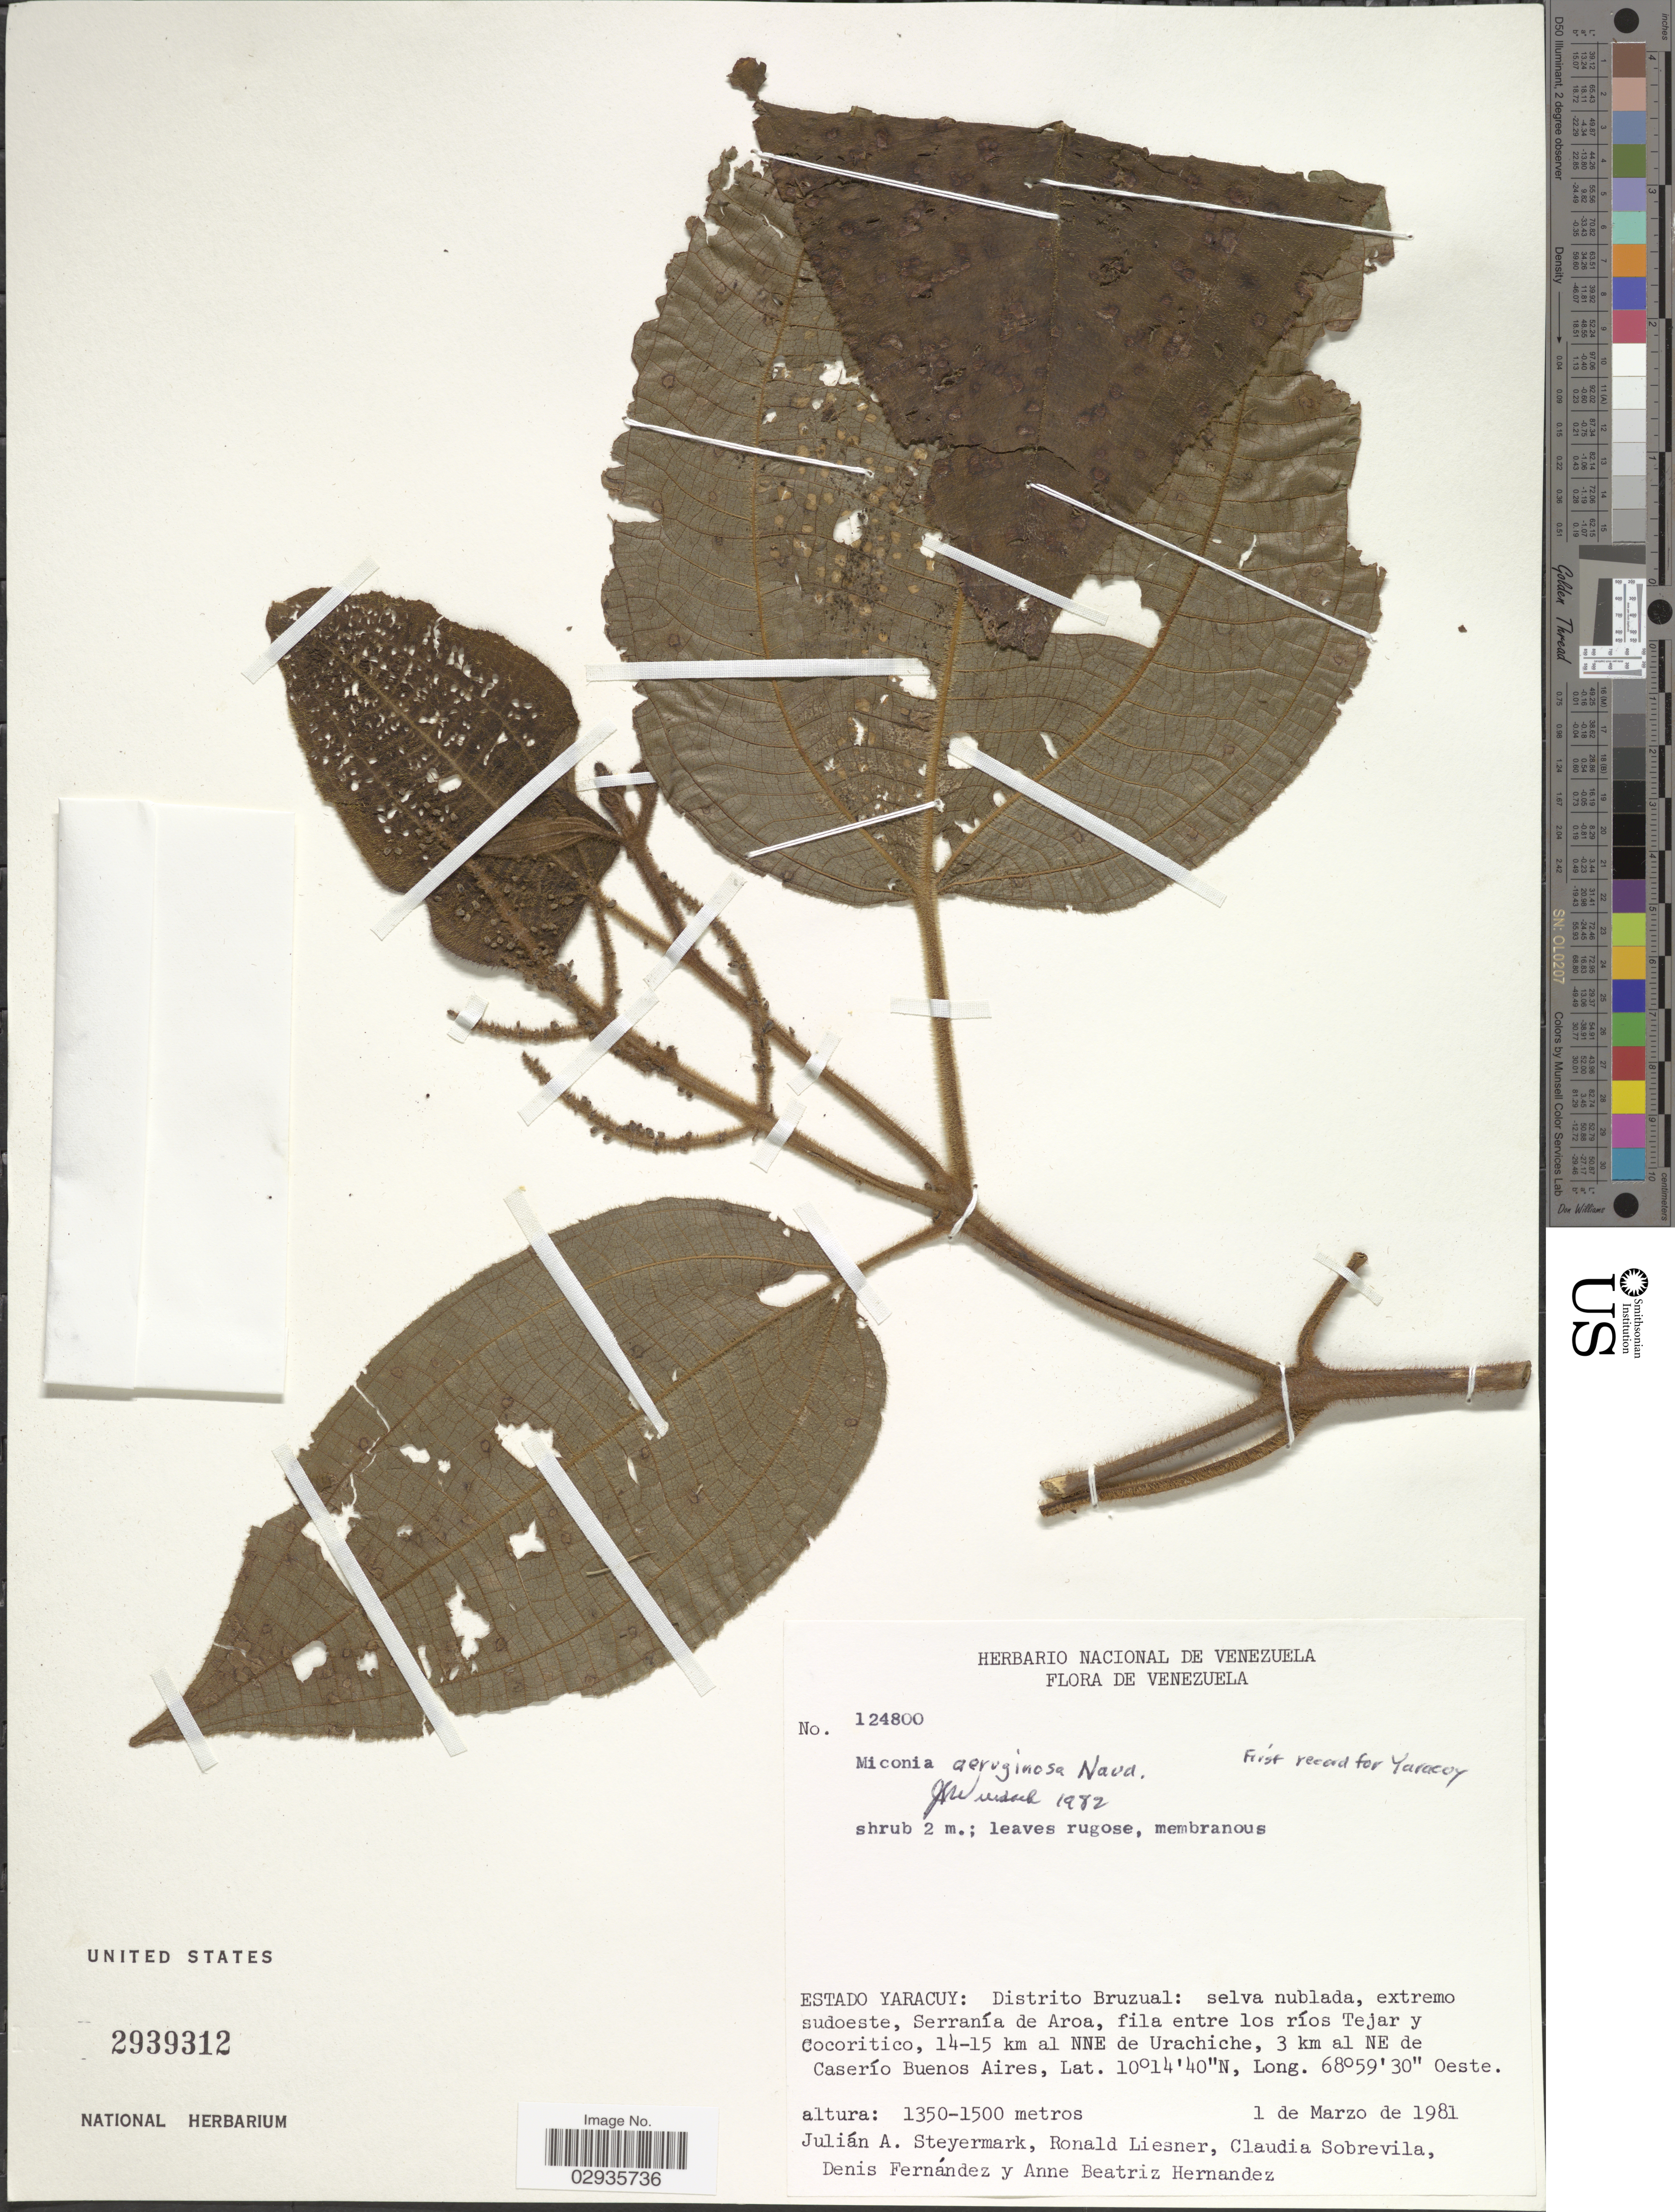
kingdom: Plantae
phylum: Tracheophyta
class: Magnoliopsida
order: Myrtales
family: Melastomataceae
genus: Miconia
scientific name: Miconia aeruginosa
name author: Naudin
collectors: J. Steyermark, R. L. Liesner, C. Sobrevila, D. Fernandez & A. B. Hernandez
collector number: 124800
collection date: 1981-03-01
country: Venezuela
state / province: Yaracuy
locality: Distrito Bruzual: extremo sudoeste, Serranía de Aroa, fila entre los ríos Tejar y Cocoritico, 14-15 km al NNE de Urachiche, 3 km al NE de Caserío Buenos Aires.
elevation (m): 1350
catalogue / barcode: US 2939312